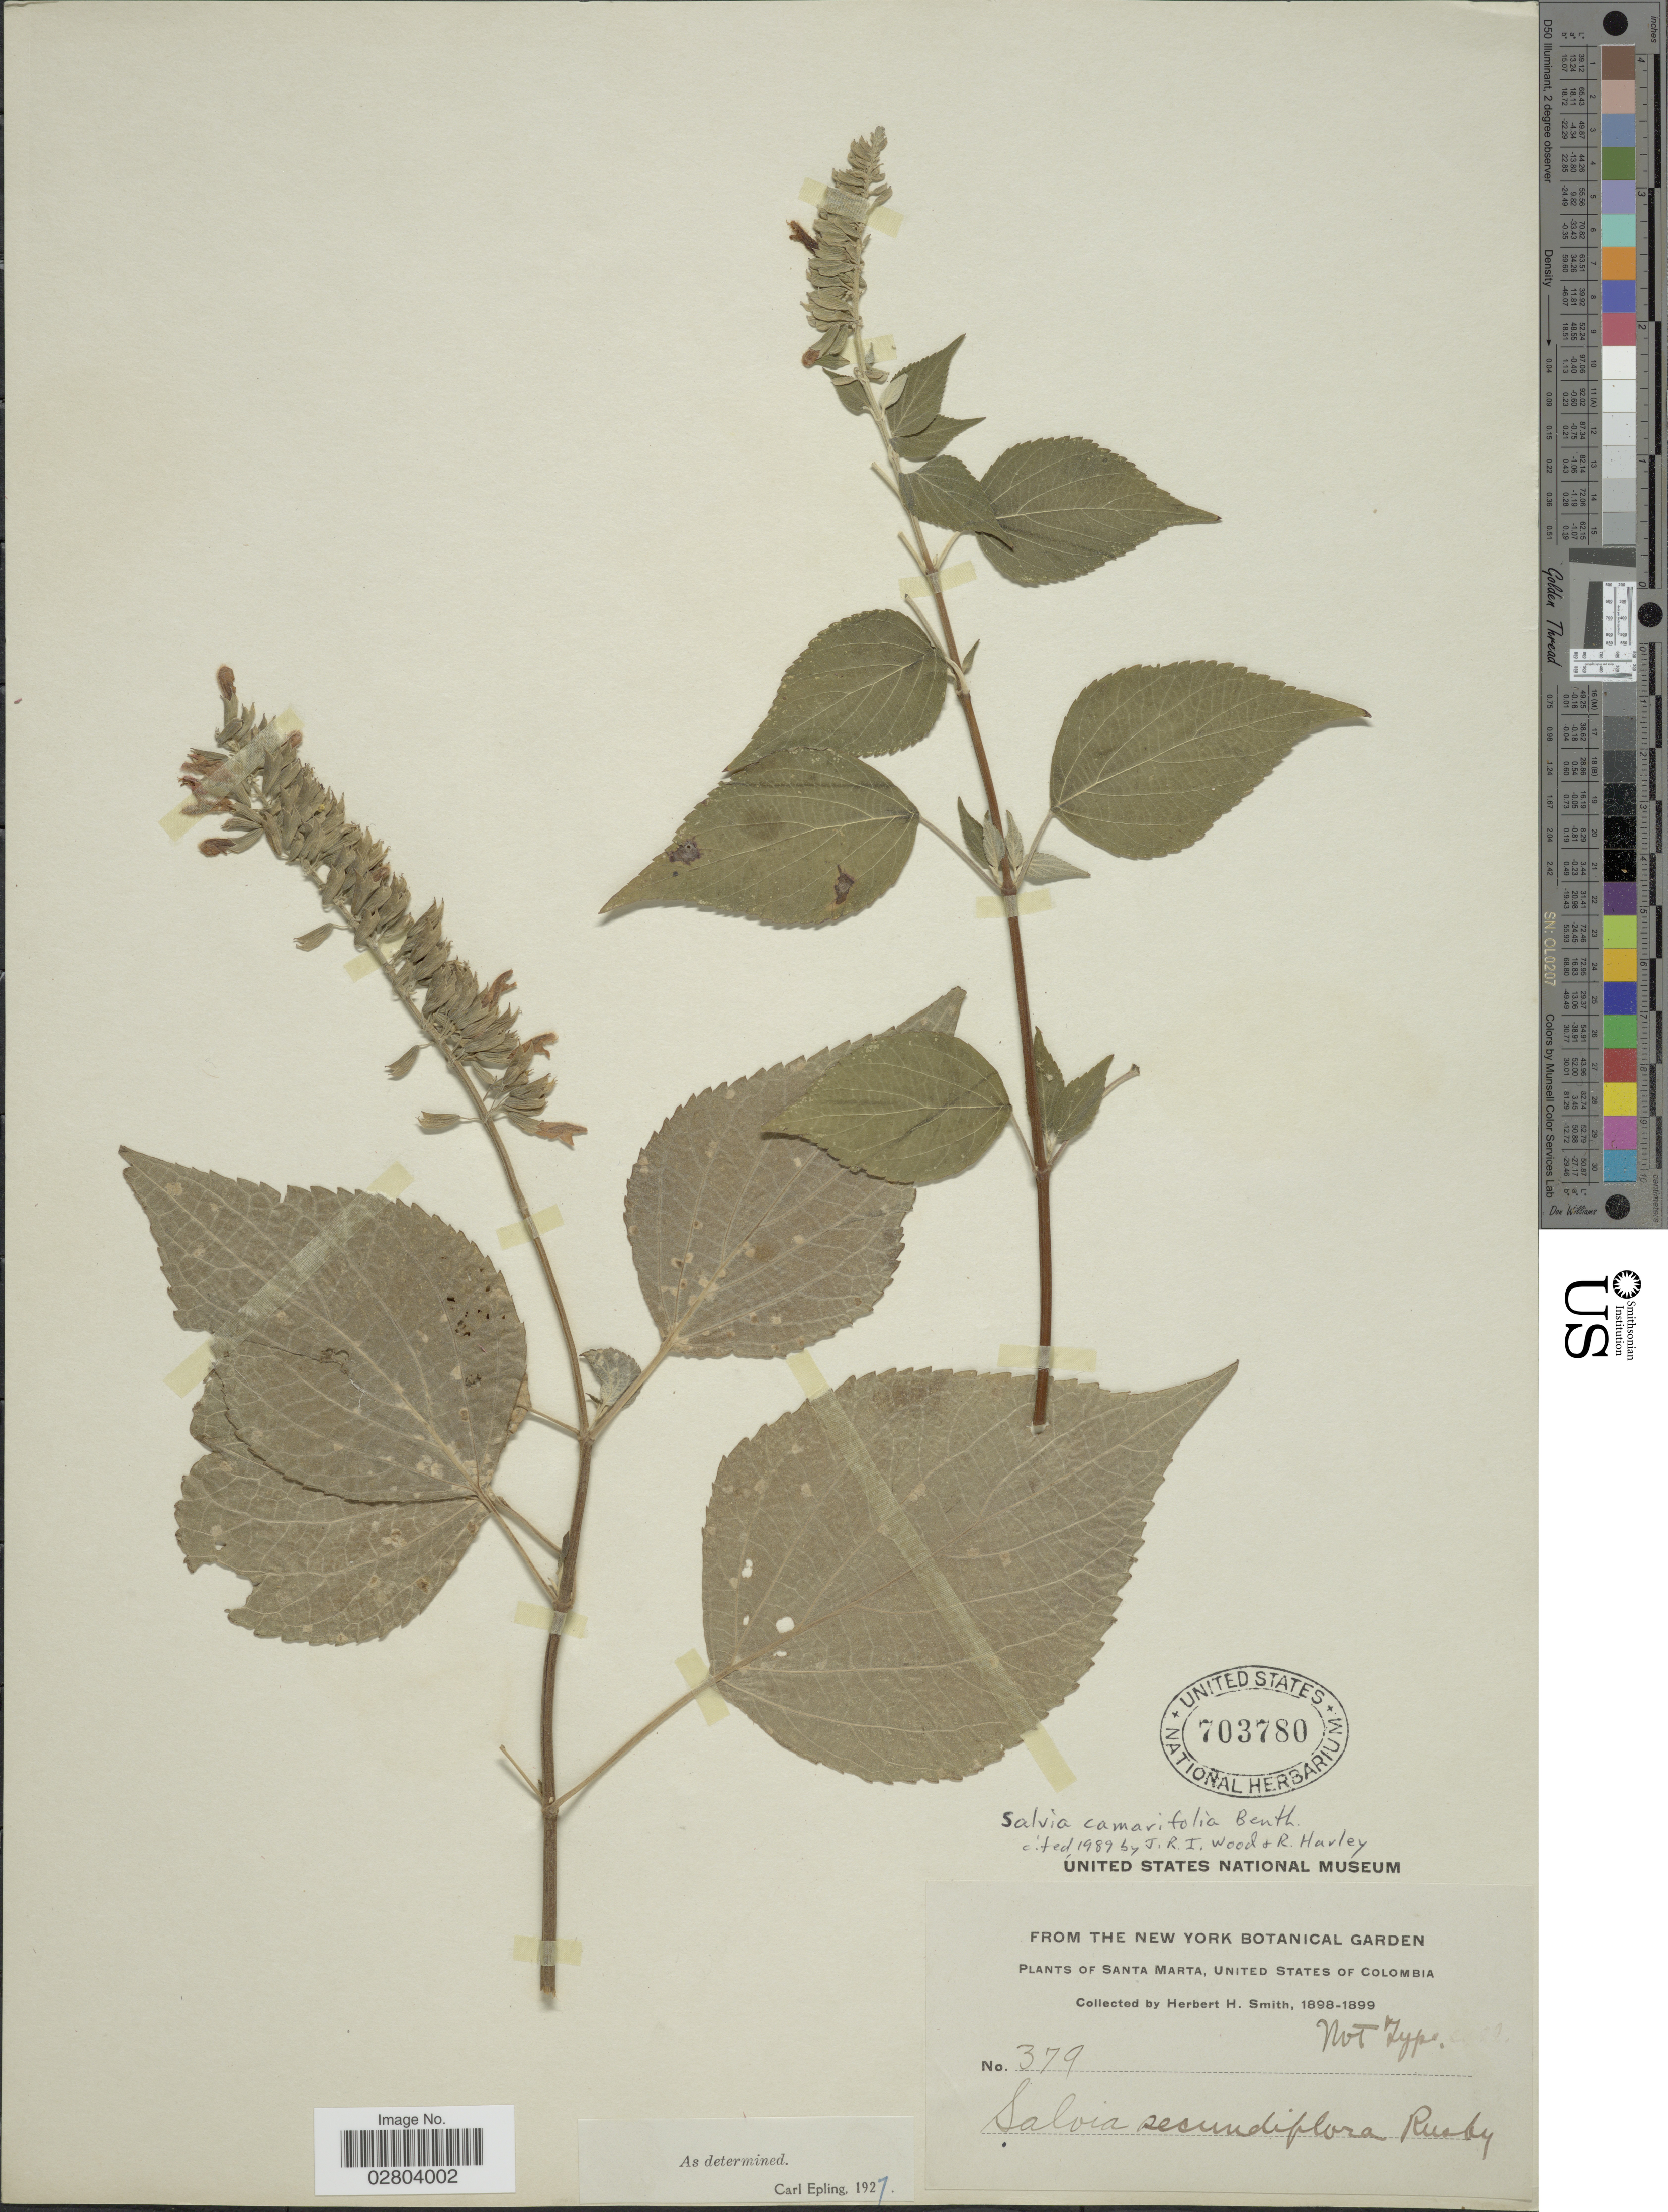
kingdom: Plantae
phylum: Tracheophyta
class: Magnoliopsida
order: Lamiales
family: Lamiaceae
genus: Salvia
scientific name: Salvia camarifolia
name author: Benth.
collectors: Herbert H. Smith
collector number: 379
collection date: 1898/1899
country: Colombia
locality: Santa Marta, United States of Colombia.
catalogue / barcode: US 703780